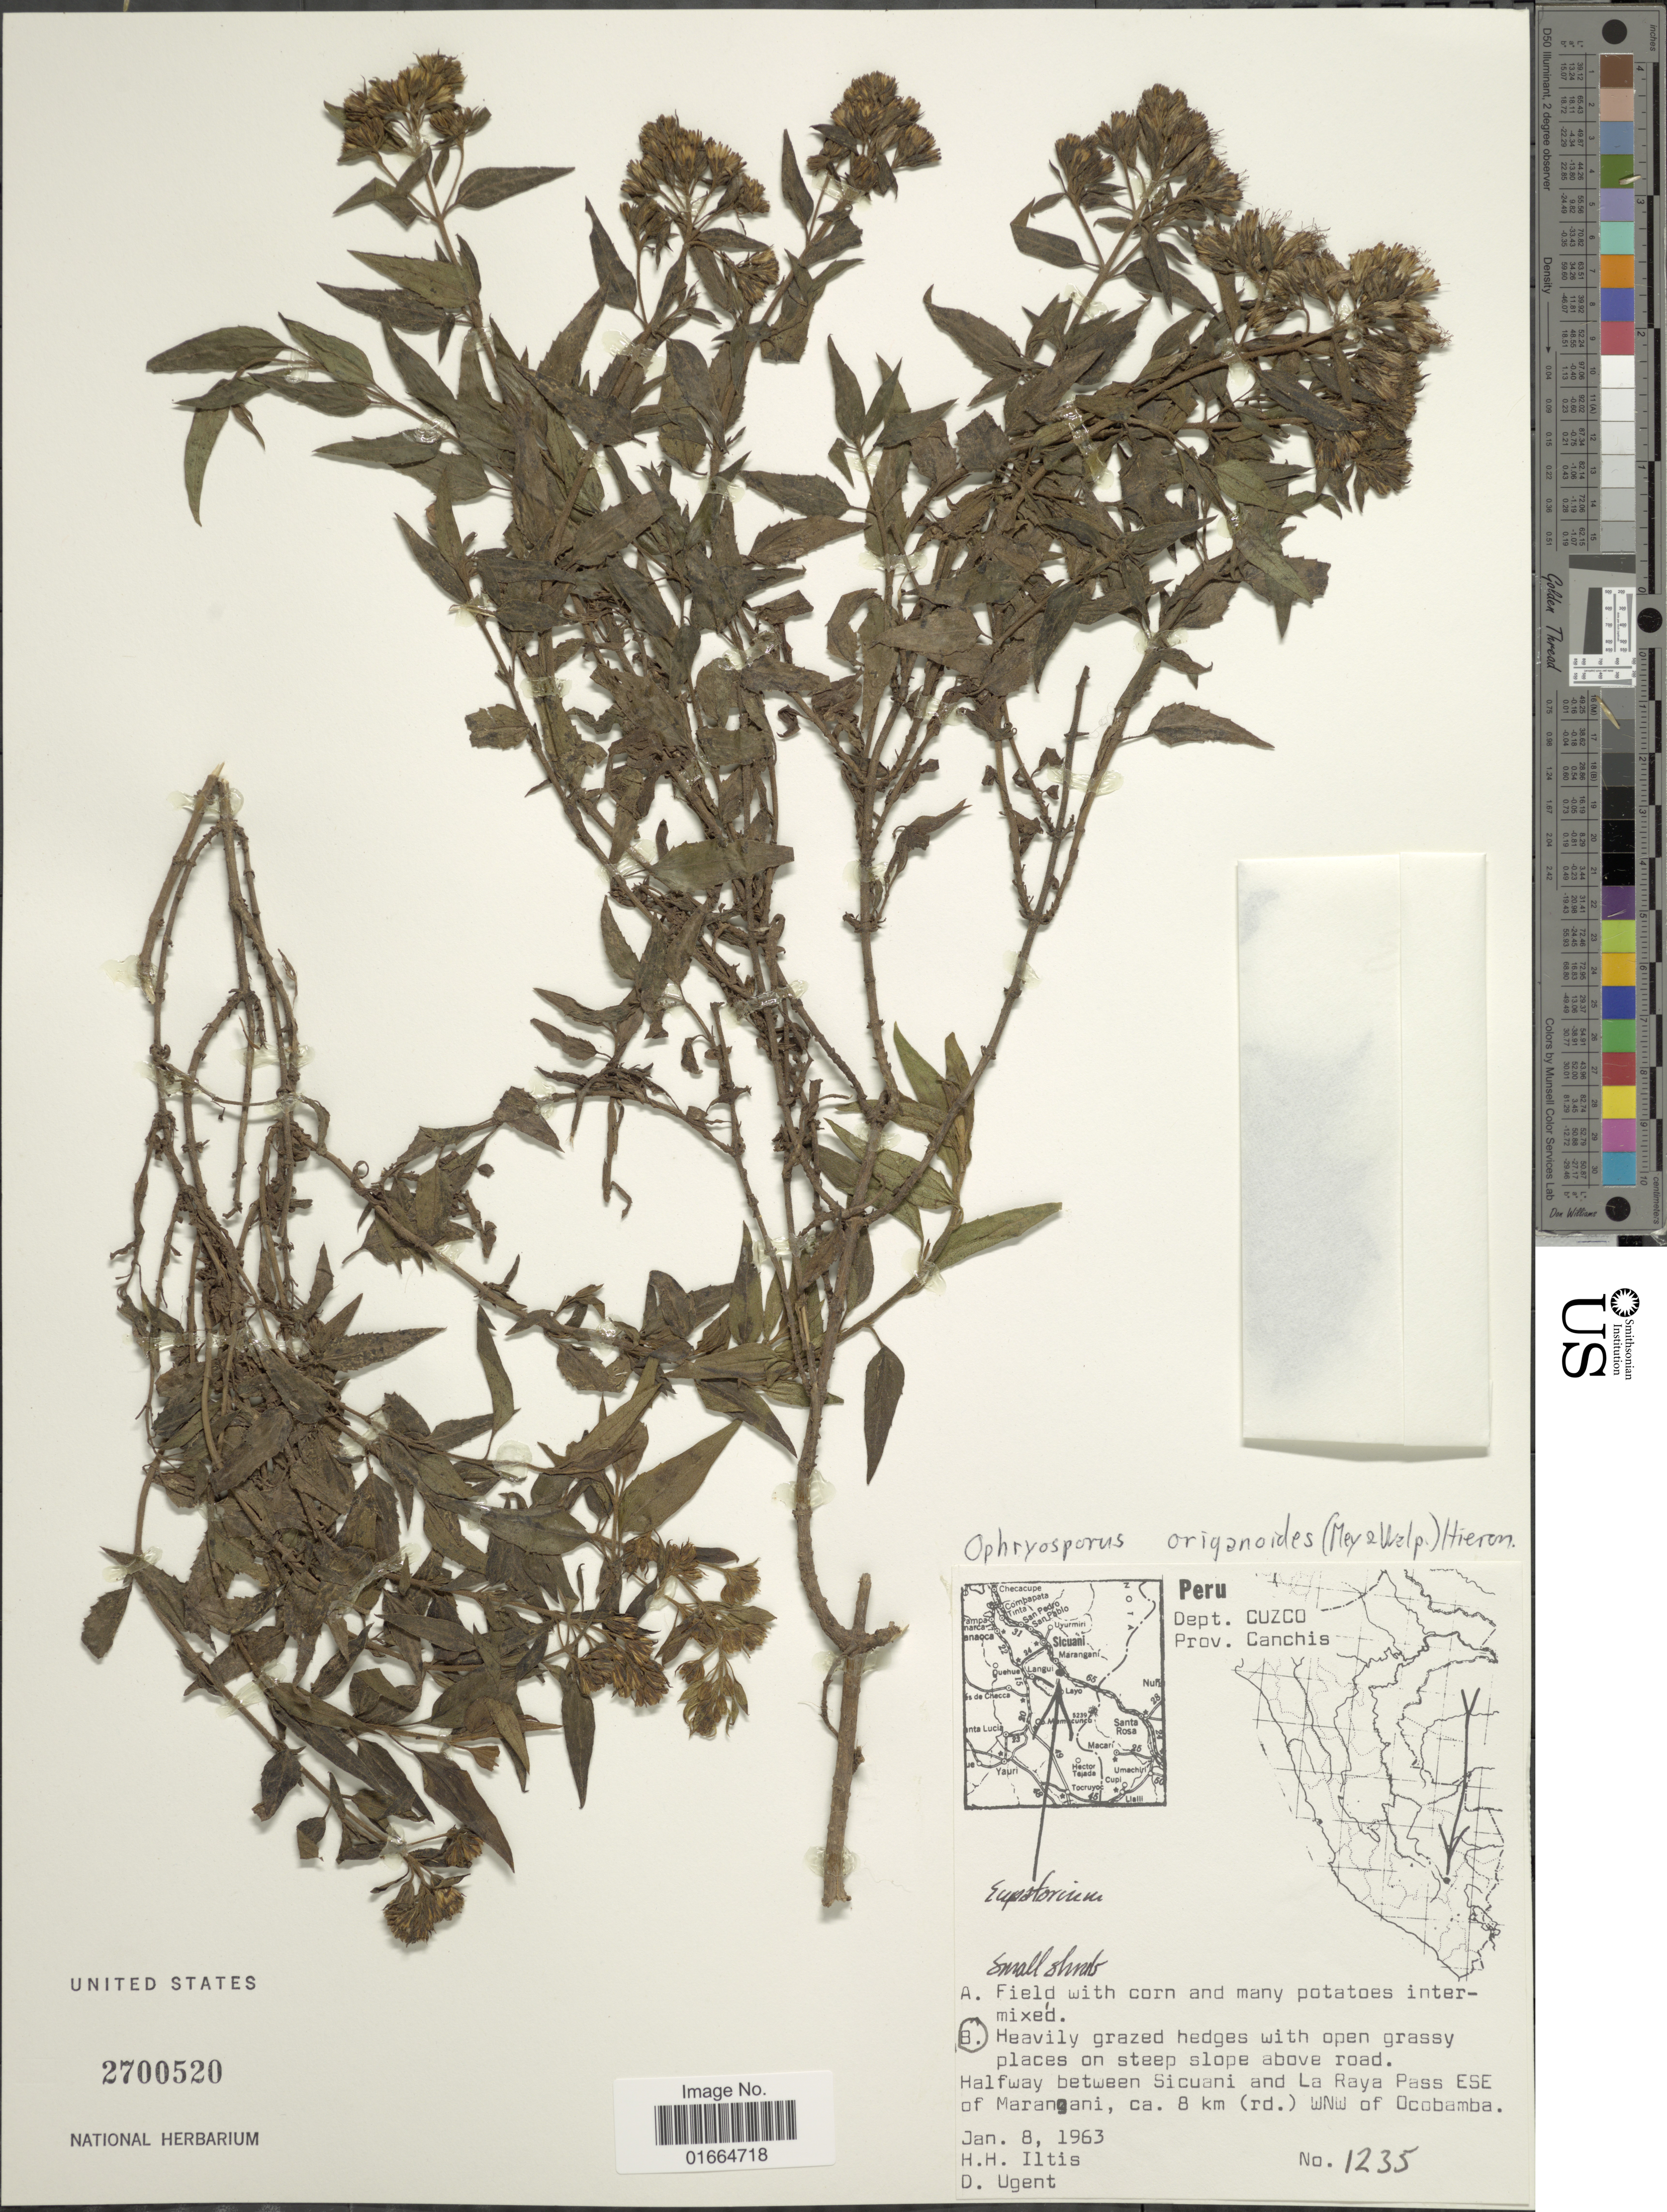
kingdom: Plantae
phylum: Tracheophyta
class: Magnoliopsida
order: Asterales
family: Asteraceae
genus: Ophryosporus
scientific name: Ophryosporus heptanthus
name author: (Sch. Bip. ex Wedd.) R.M. King & H. Rob.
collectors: H. H. Iltis & D. Ugent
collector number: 1235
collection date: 1963-01-08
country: Peru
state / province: Cusco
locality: Dept. Cusco, Prov.: Cachnis, Places on steep slope above road, Halfway between Sicuani and La Raya Pass ESE of Marangani, 8 km (Rd.) WNW of Ocobamba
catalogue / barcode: US 2700520